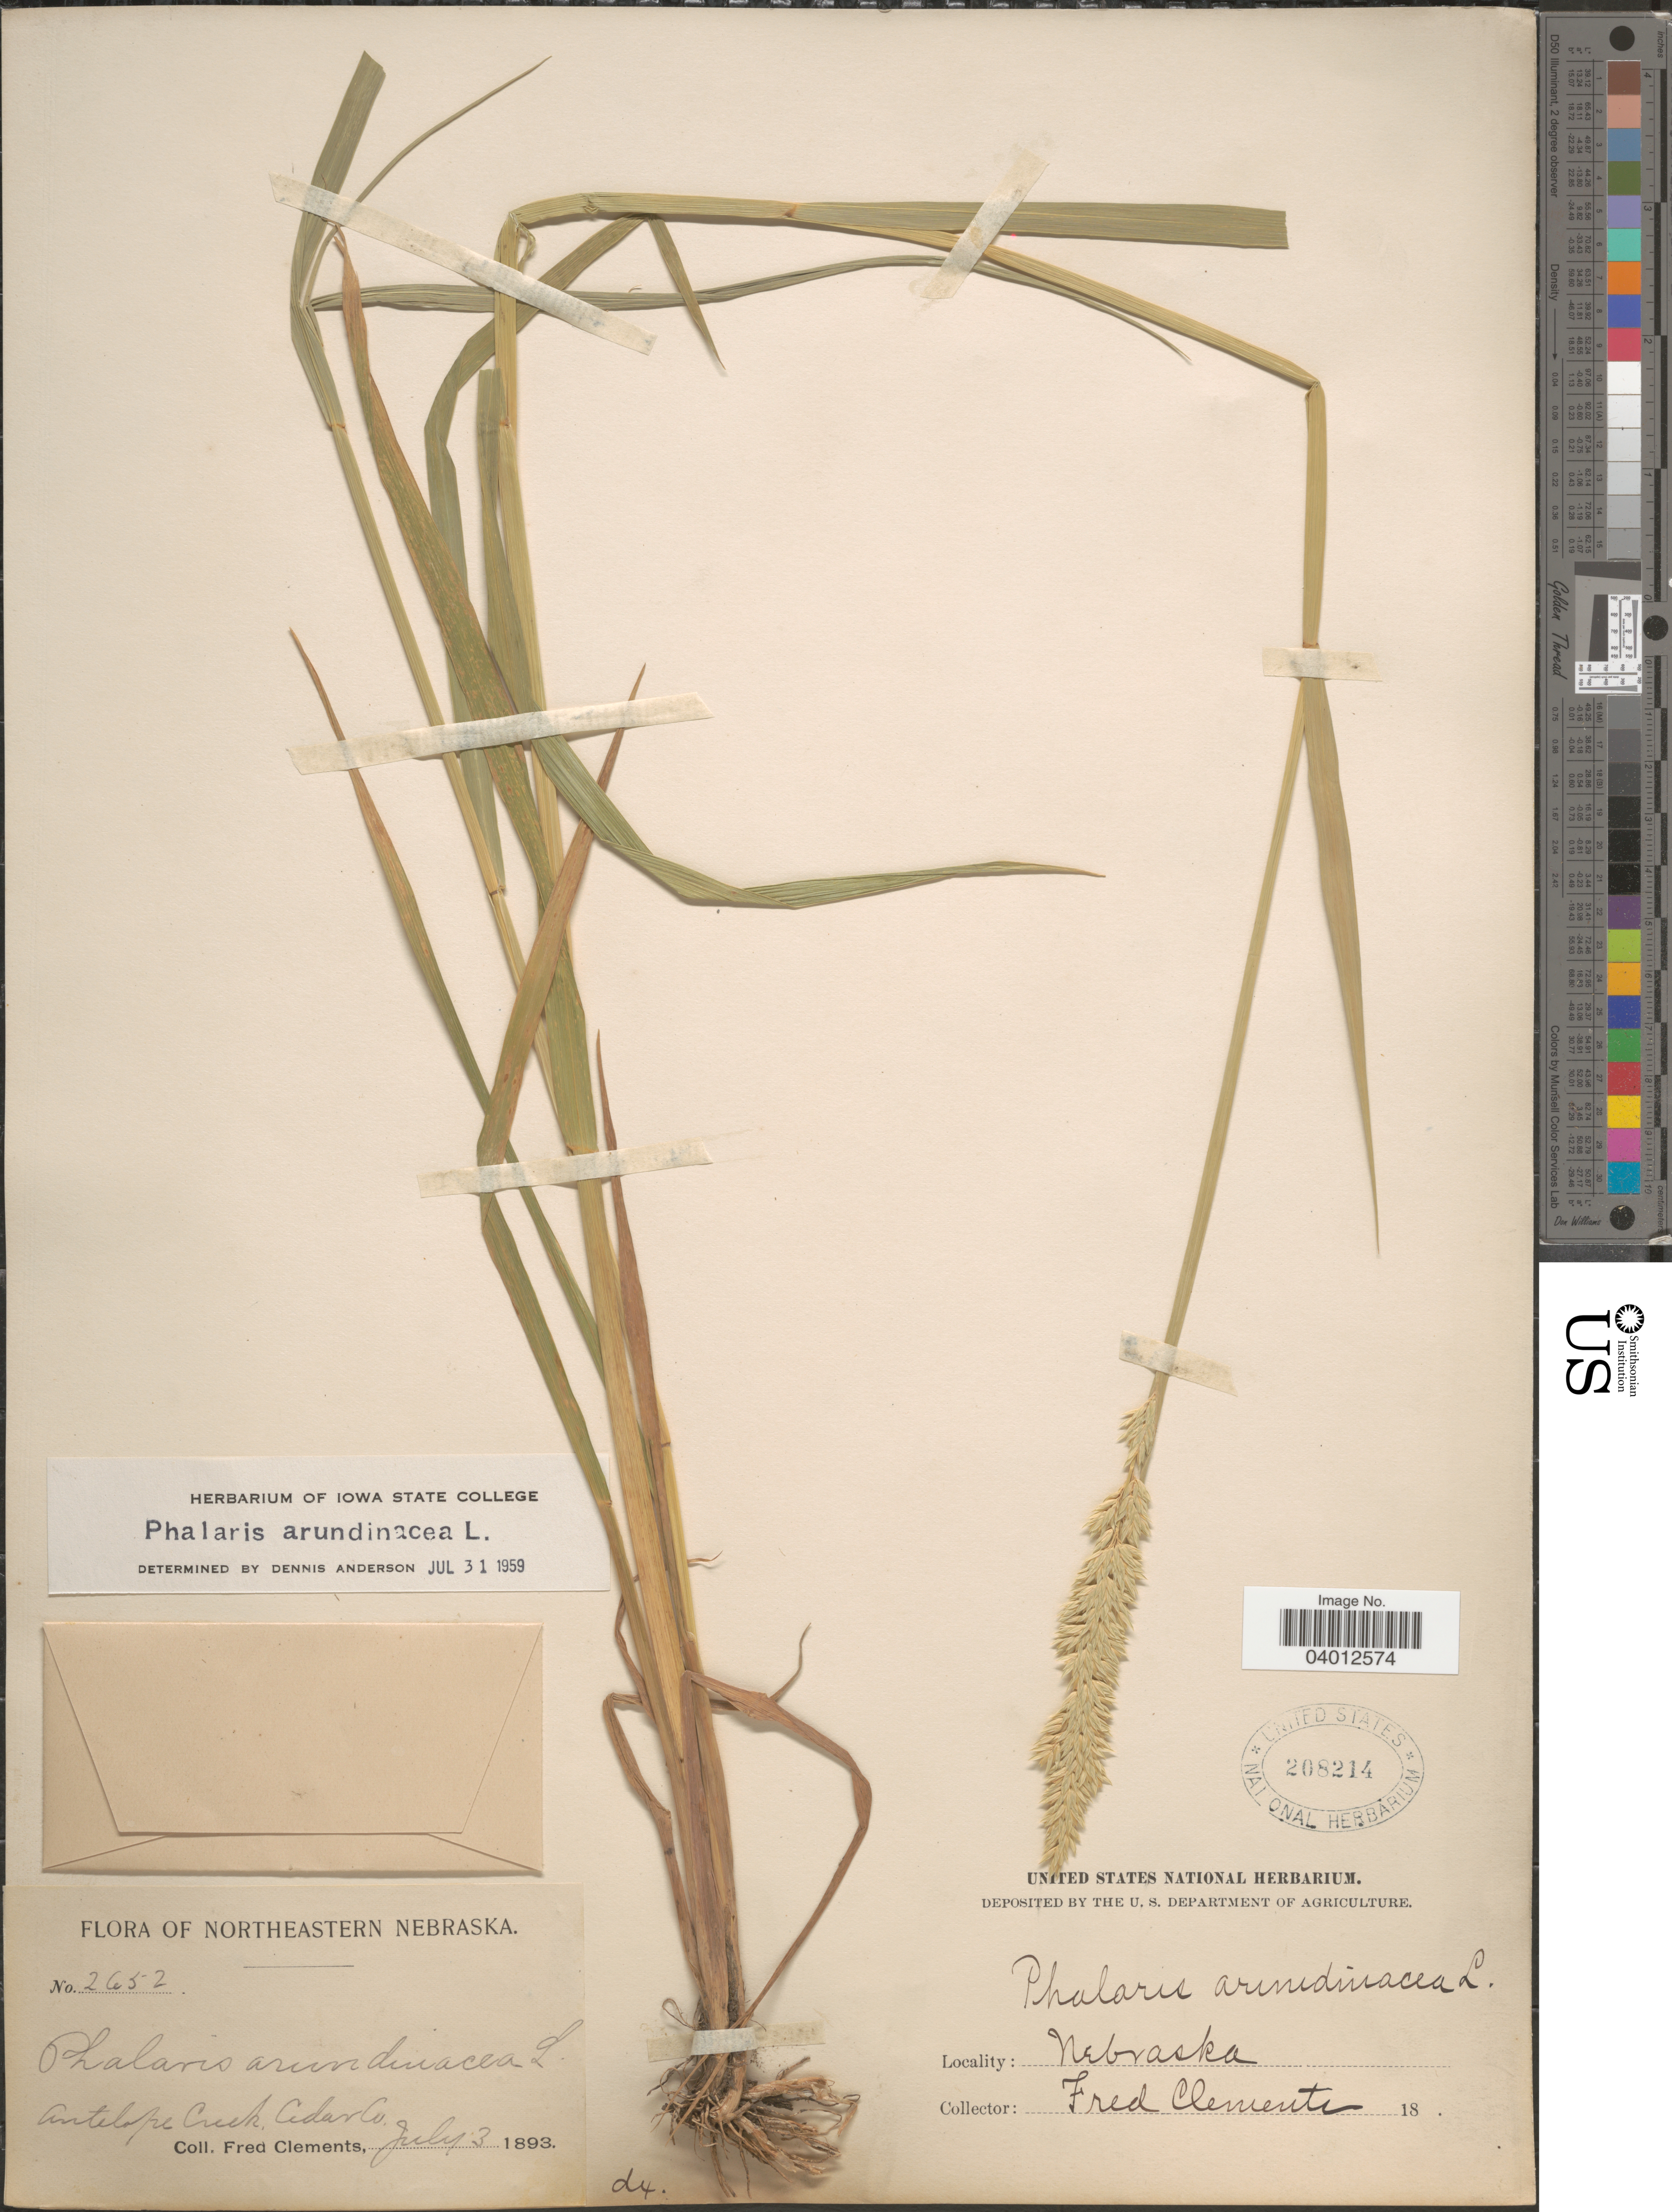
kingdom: Plantae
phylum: Tracheophyta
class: Liliopsida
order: Poales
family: Poaceae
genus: Phalaris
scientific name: Phalaris arundinacea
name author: L.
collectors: F. Clements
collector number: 2652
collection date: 1893-07-03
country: United States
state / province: Nebraska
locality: Northeastern Nebraska. Antelope Creek, Cedar Co.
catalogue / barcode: US 208214